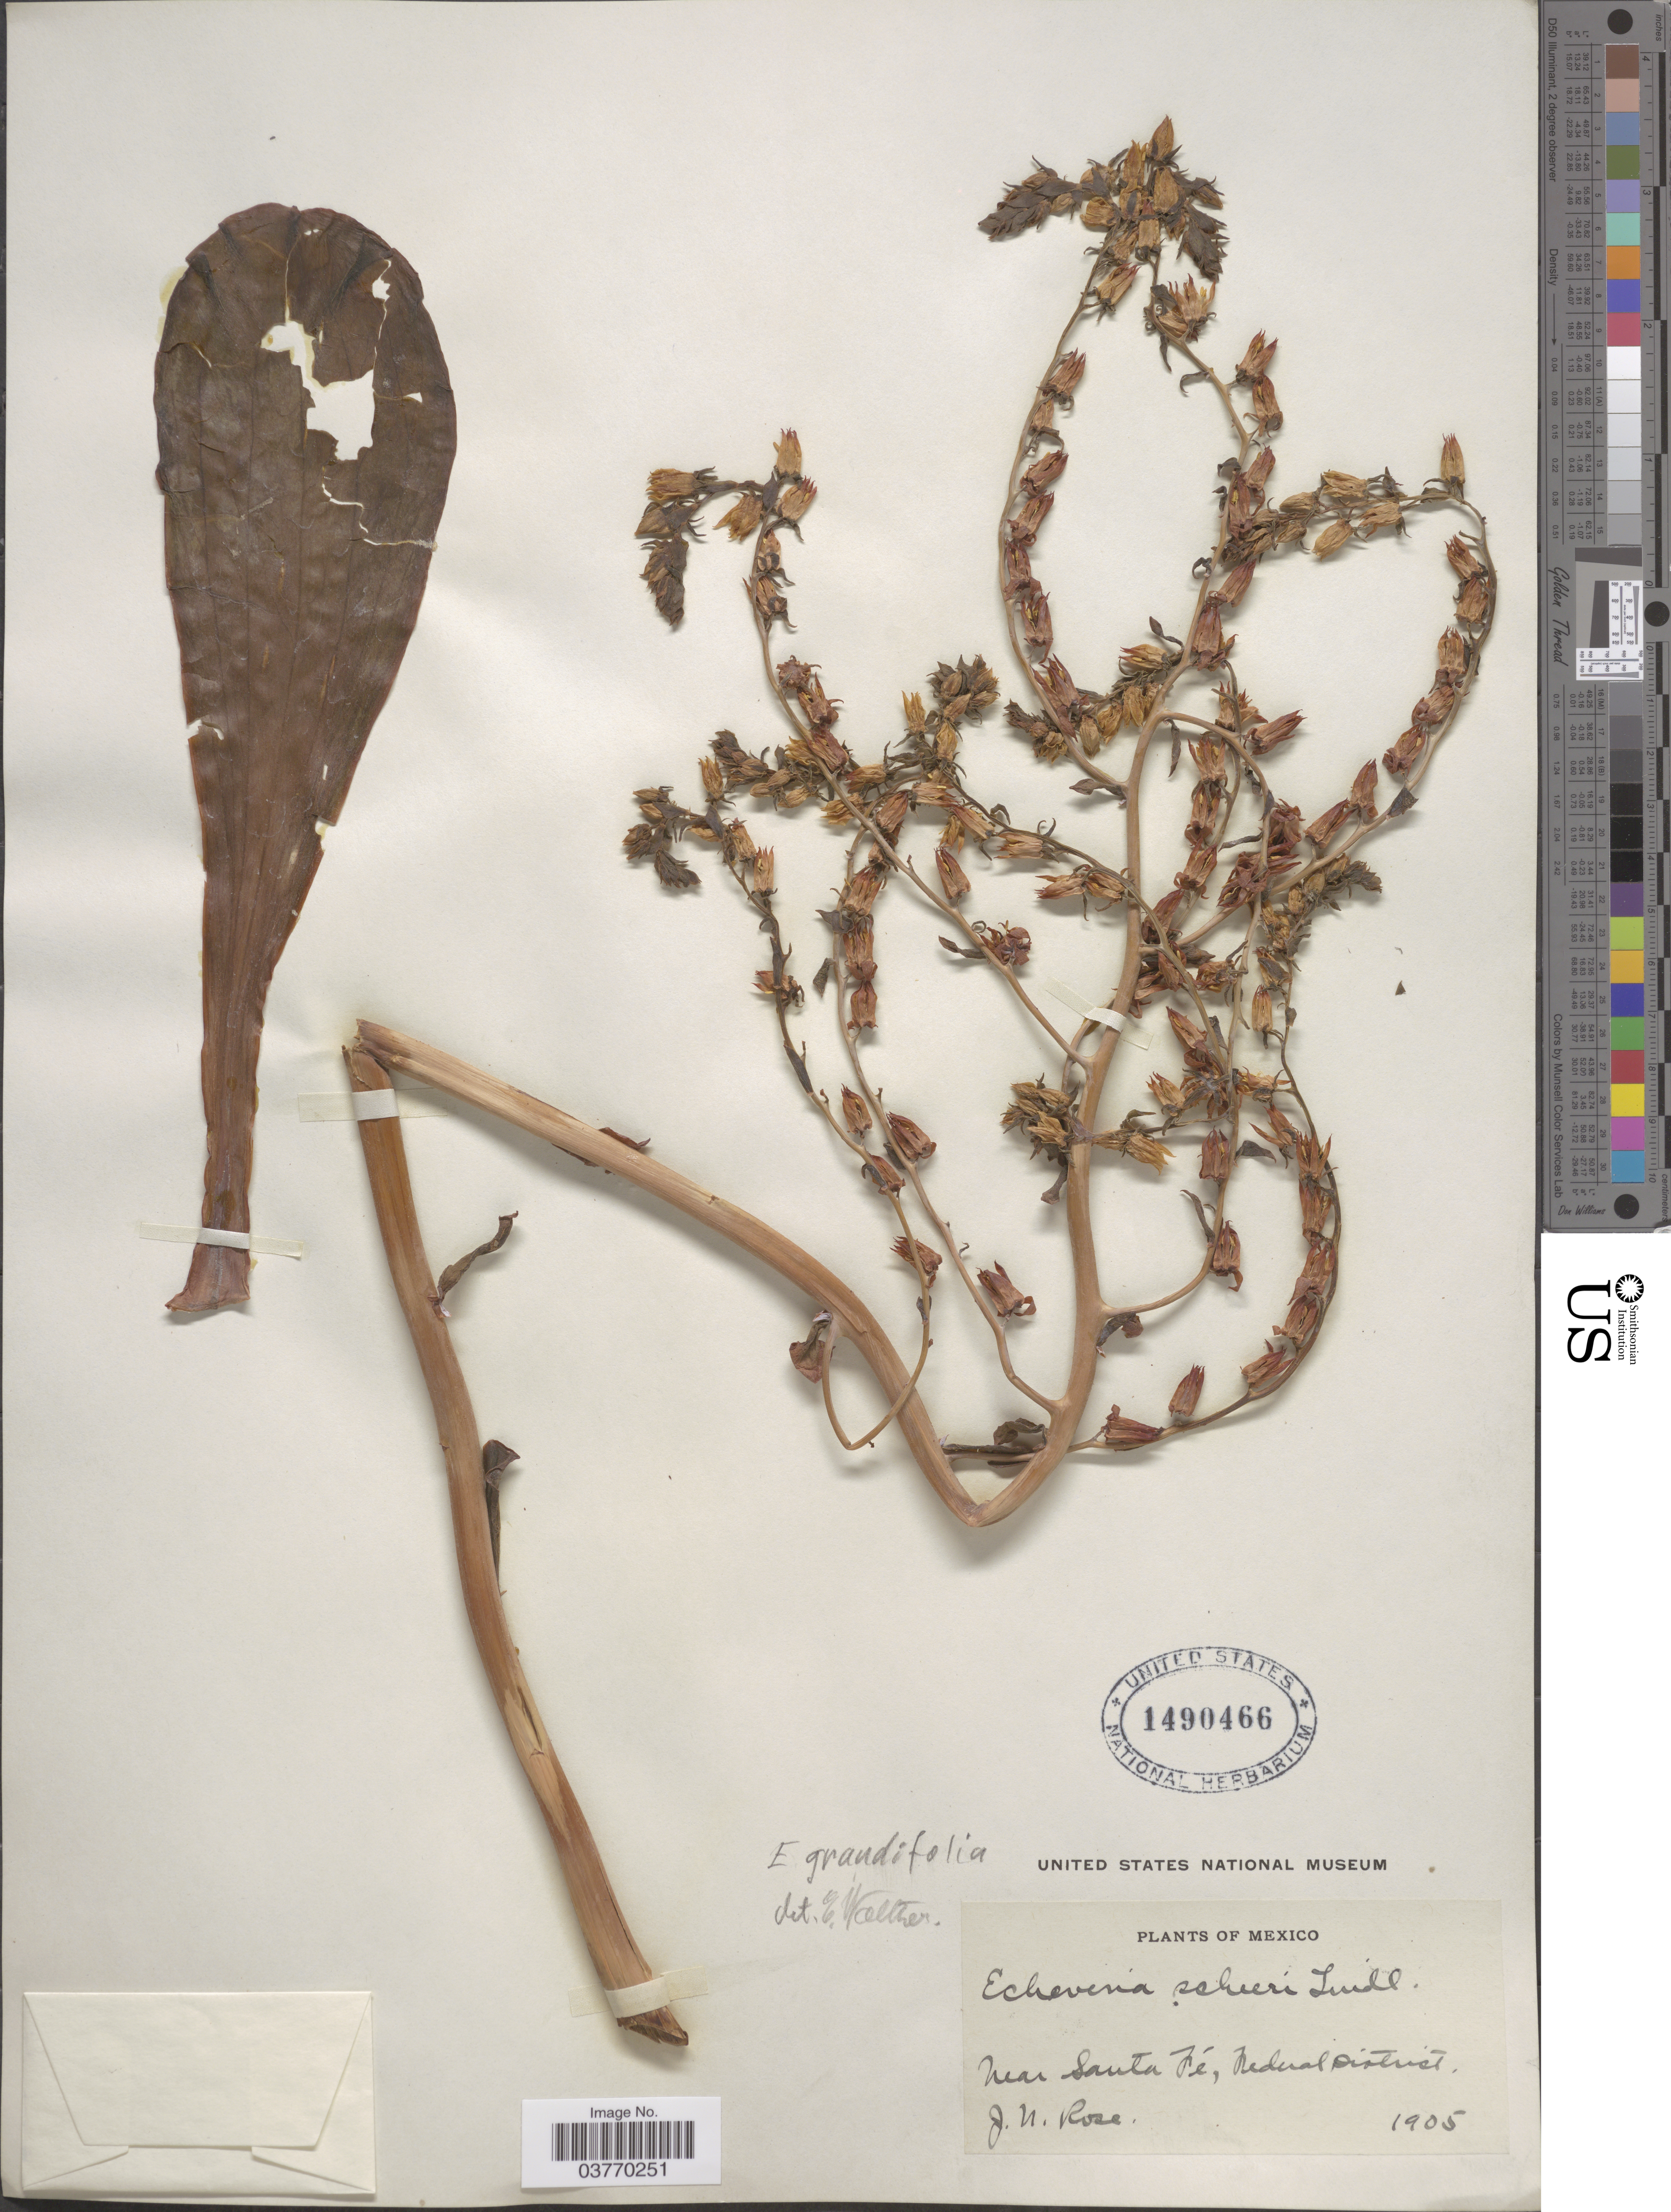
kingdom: Plantae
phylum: Tracheophyta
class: Magnoliopsida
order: Saxifragales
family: Crassulaceae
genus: Echeveria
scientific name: Echeveria grandifolia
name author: Haw.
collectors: J. N. Rose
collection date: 1905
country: Mexico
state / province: Distrito Federal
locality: Near Santa Fé.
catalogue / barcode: US 1490466